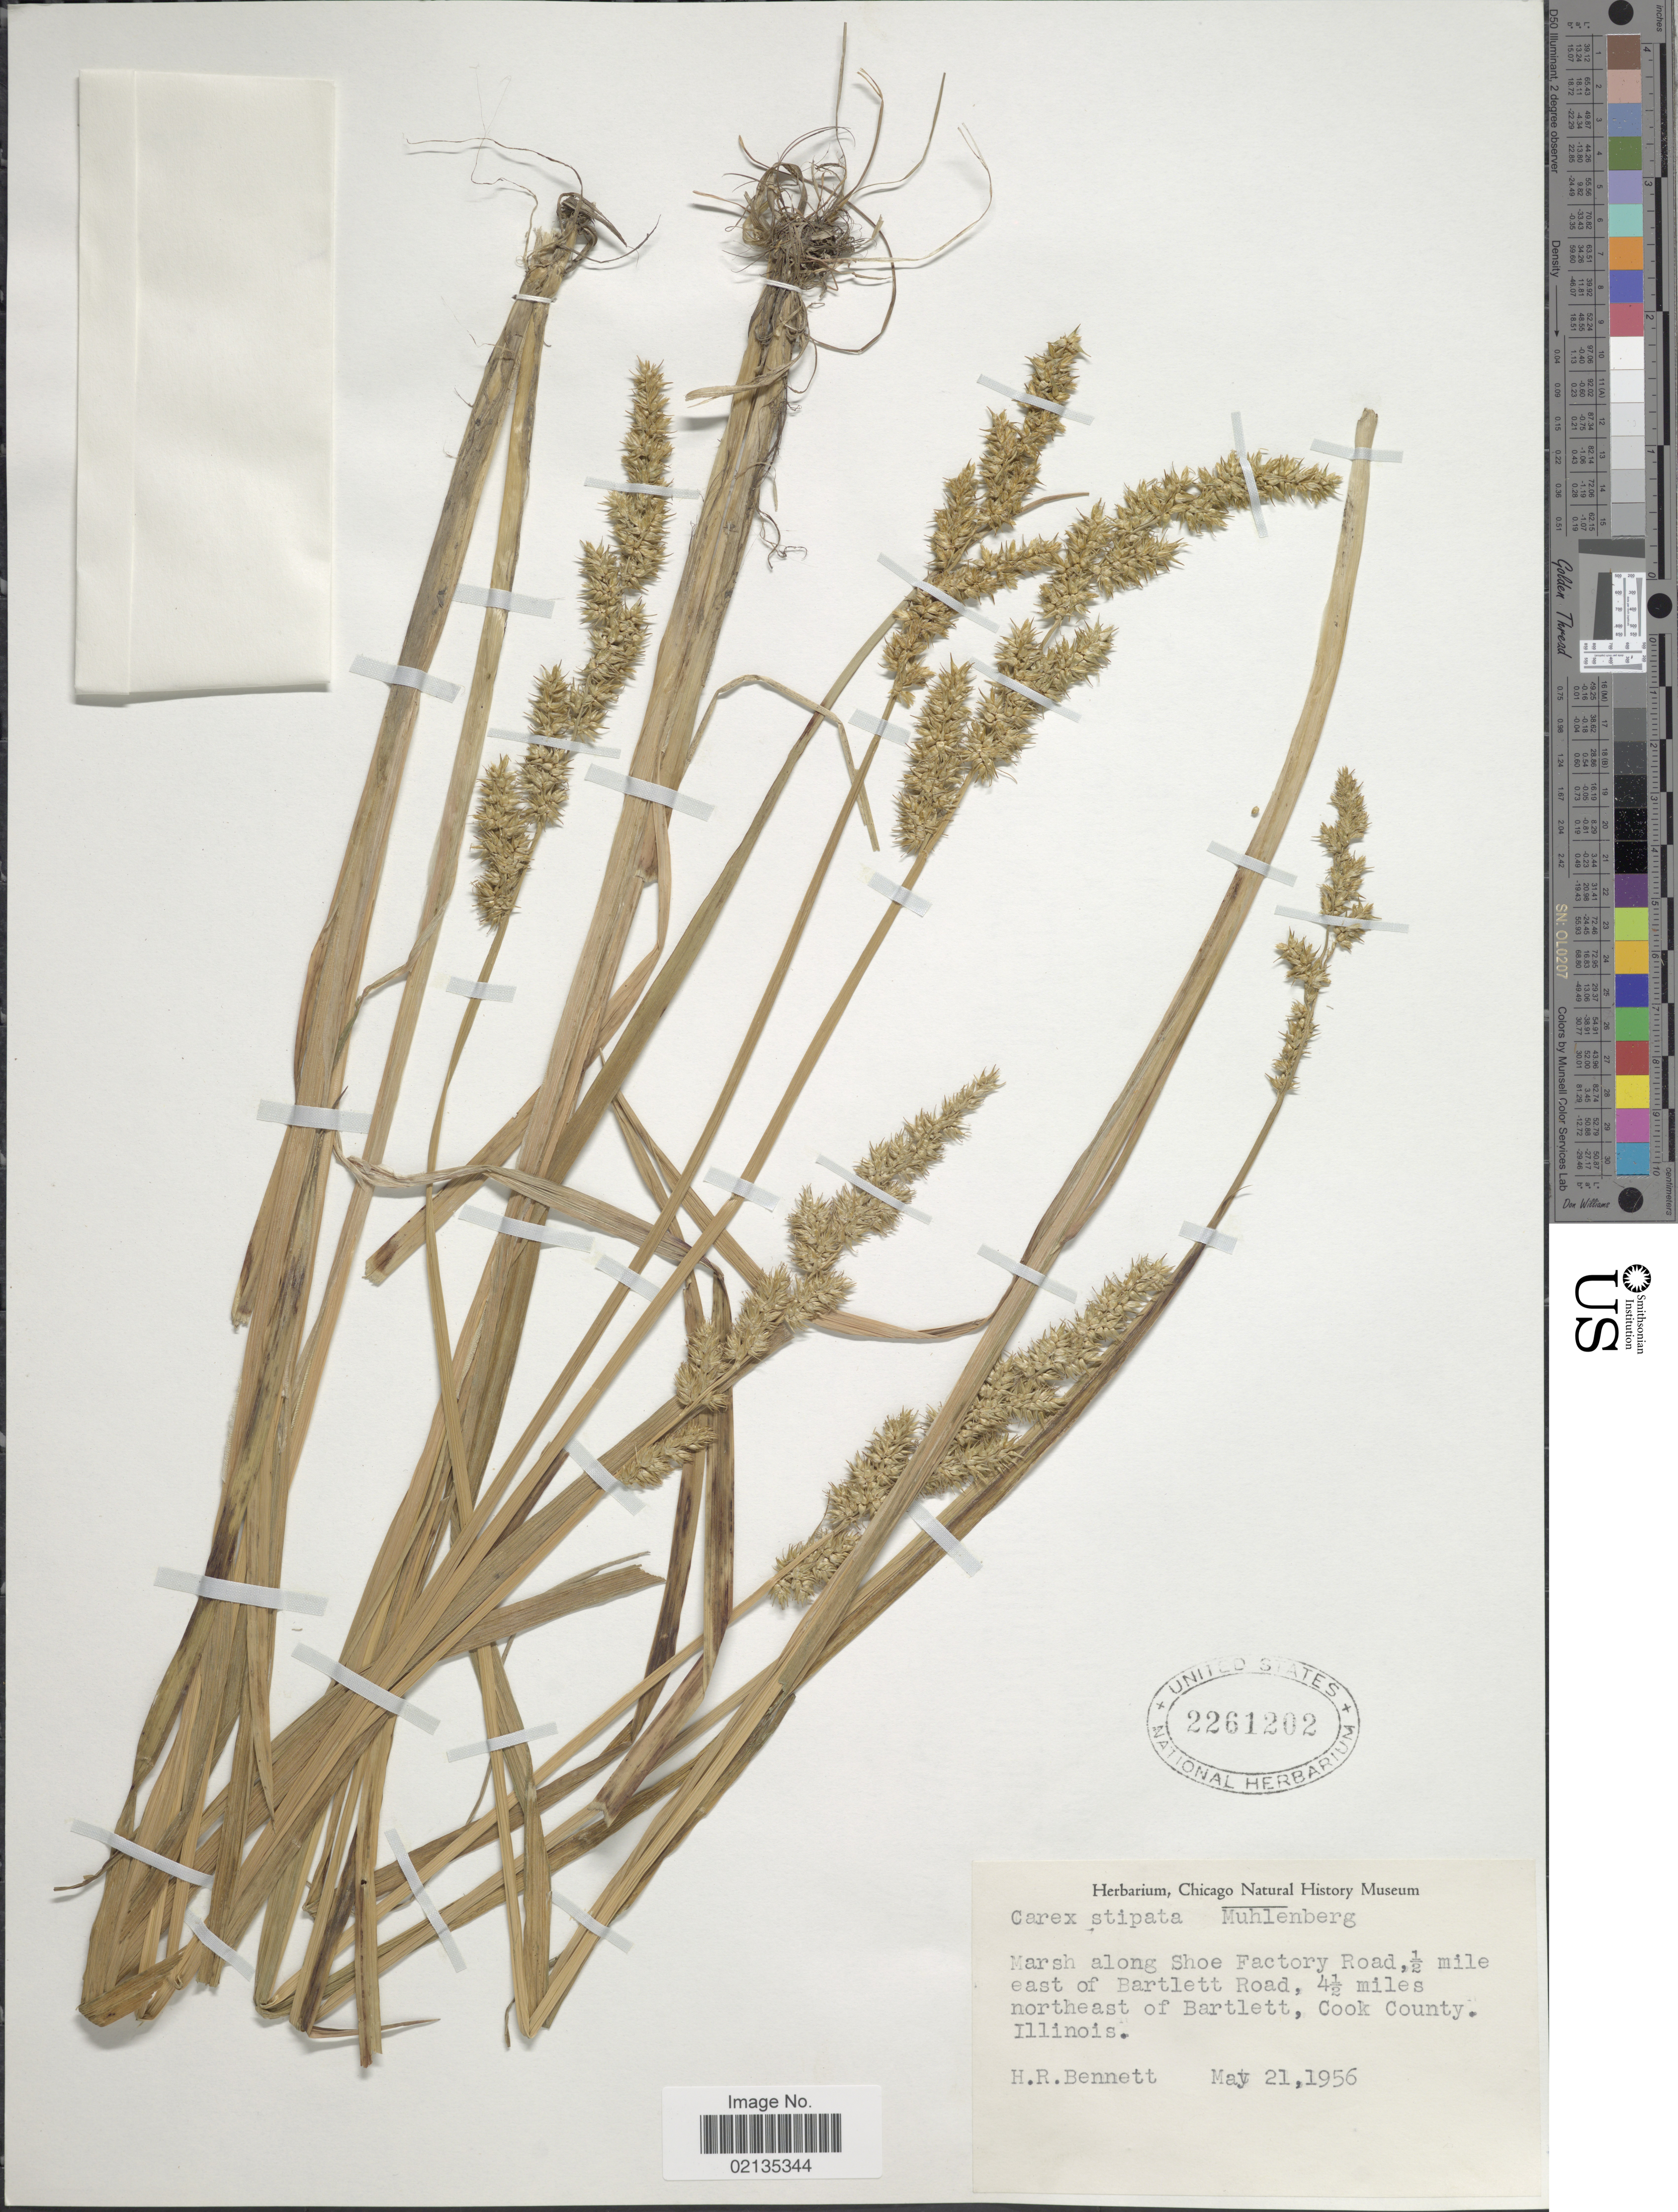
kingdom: Plantae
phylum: Tracheophyta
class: Liliopsida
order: Poales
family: Cyperaceae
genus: Carex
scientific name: Carex stipata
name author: Muhl. ex Willd.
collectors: H. R. Bennett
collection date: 1956-05-21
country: United States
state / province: Illinois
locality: Marsh along Shoe Factory Road, 1/2 mile east of Bartlett Road, 41/2 miles northeast of Bartlett, Cook County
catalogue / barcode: US 2261202